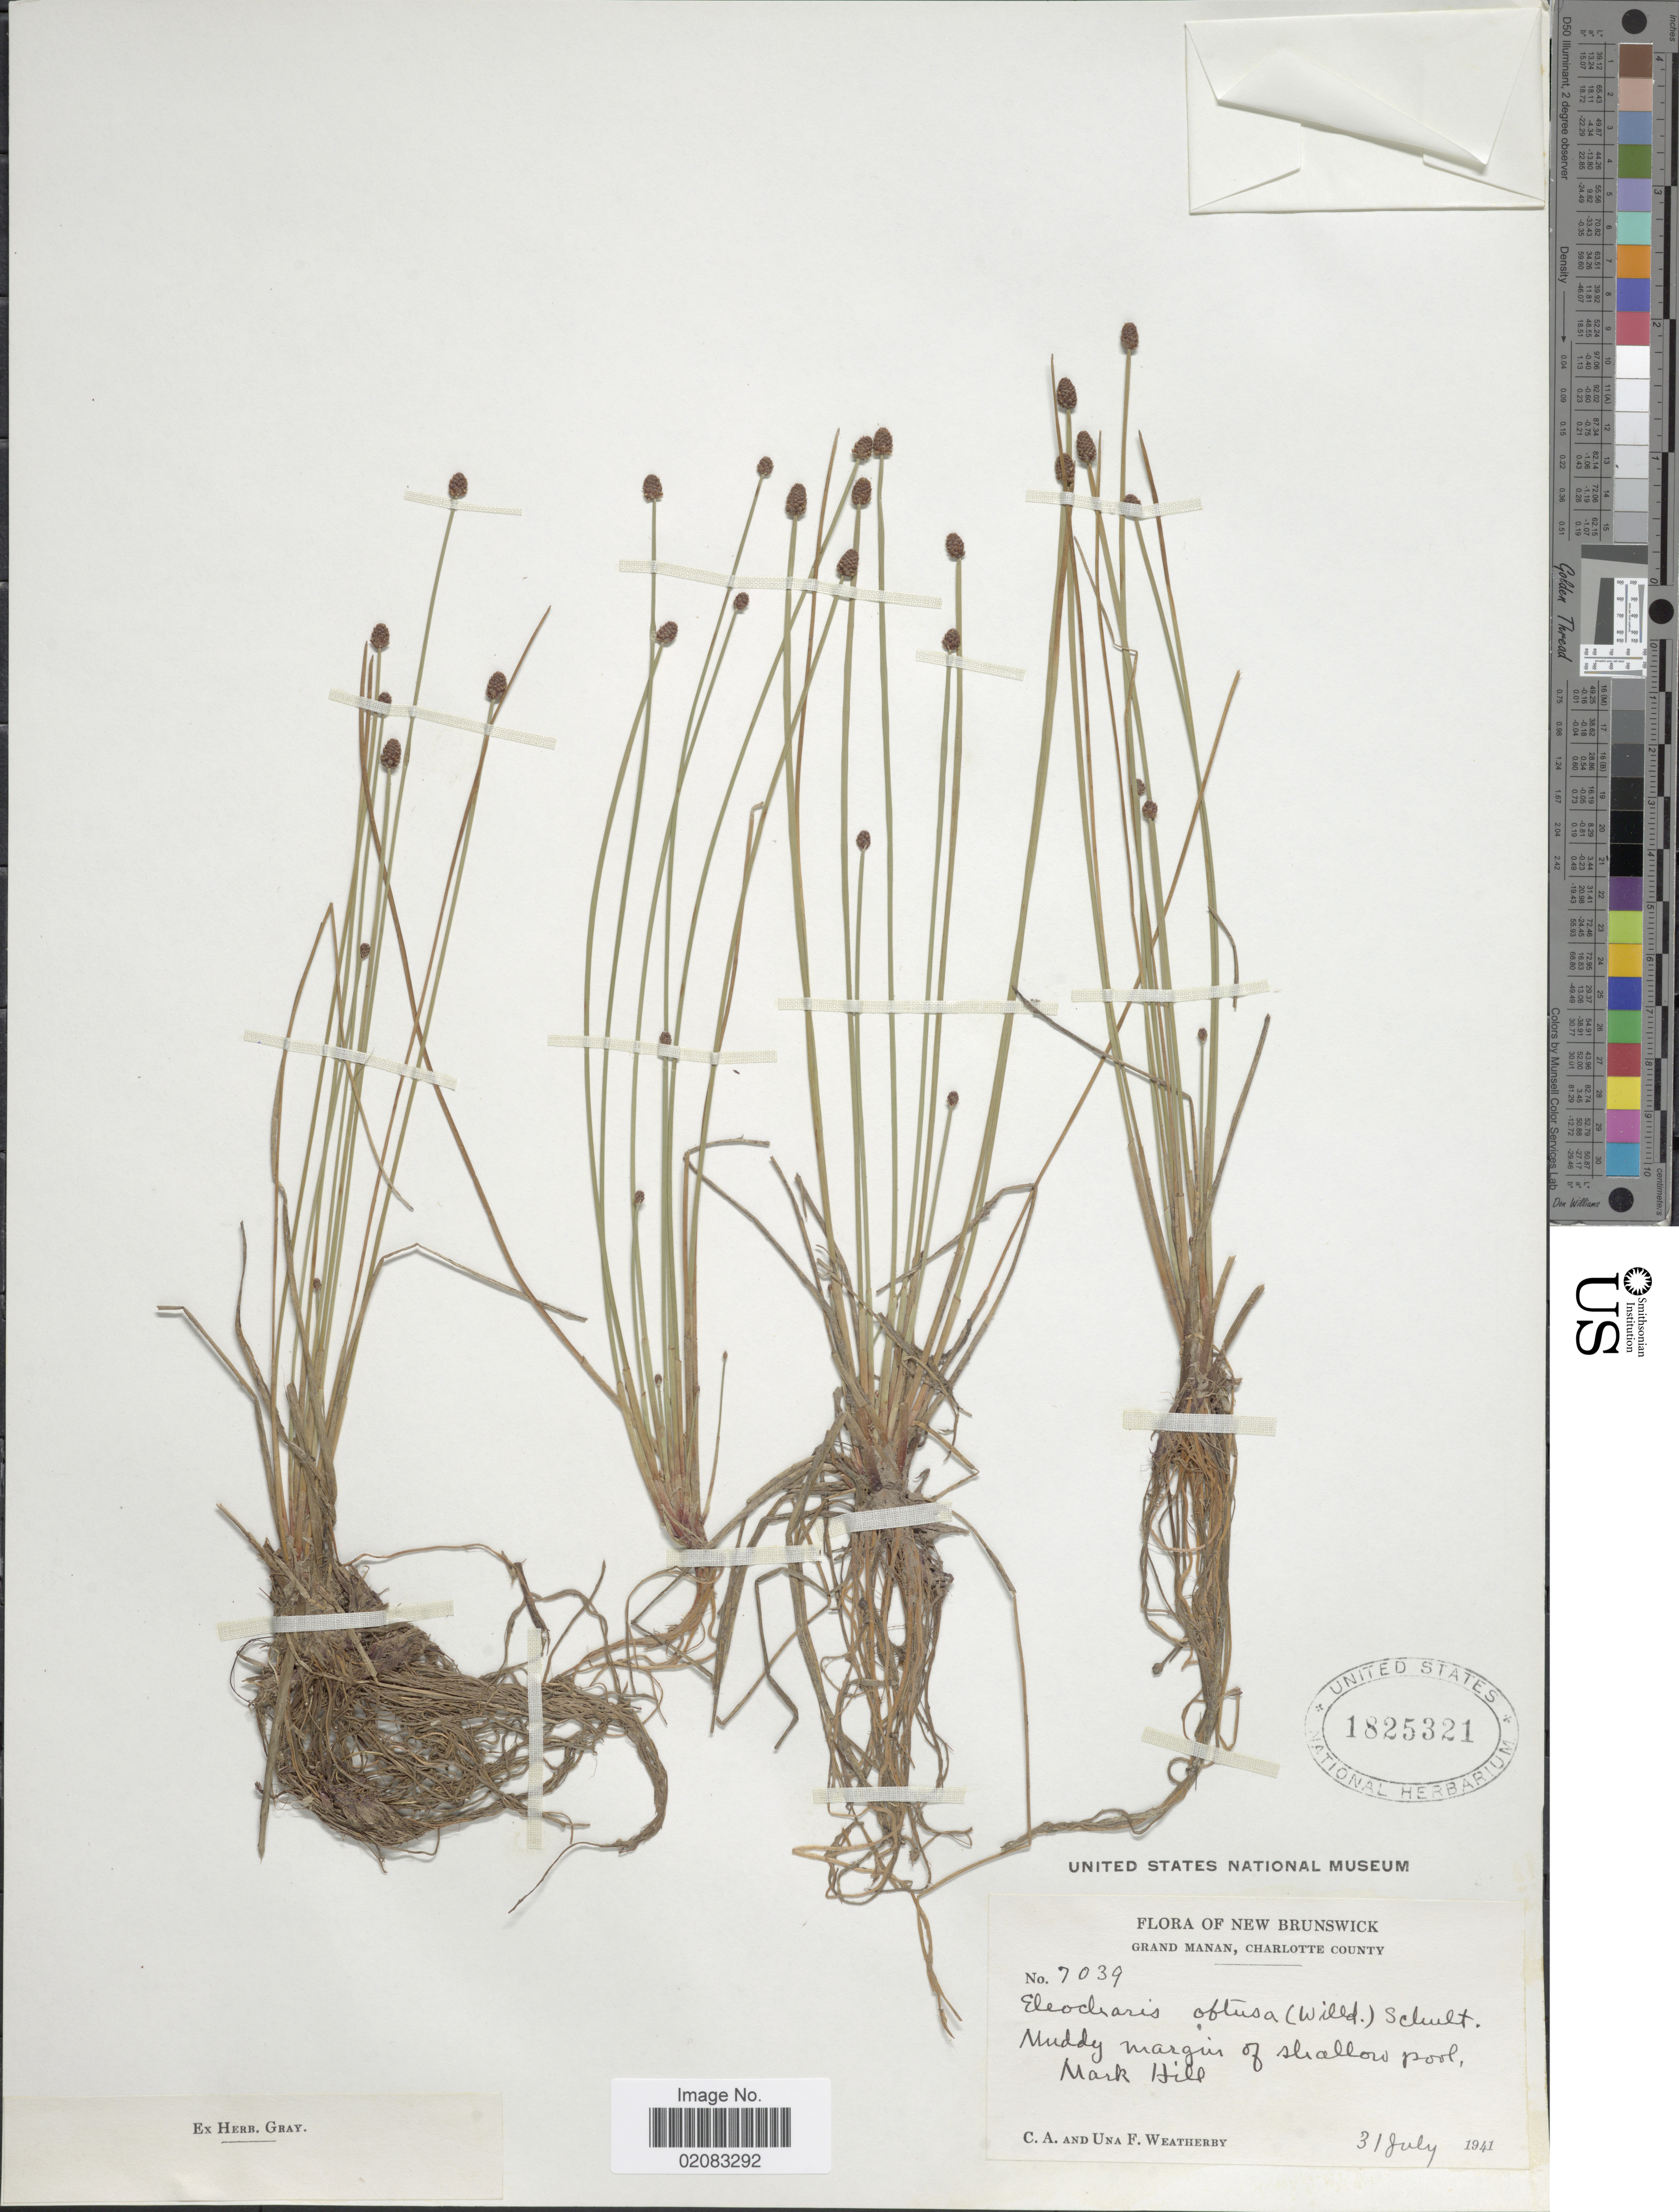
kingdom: Plantae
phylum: Tracheophyta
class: Liliopsida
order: Poales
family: Cyperaceae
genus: Eleocharis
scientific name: Eleocharis obtusa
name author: (Willd.) Schult.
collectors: C. A. Weatherby & U. Weatherby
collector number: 7039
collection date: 1941-07-31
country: Canada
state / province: New Brunswick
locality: Grand Man, Charlotte County, Muddy margin of shallow pool, Mark Hill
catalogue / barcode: US 1825321